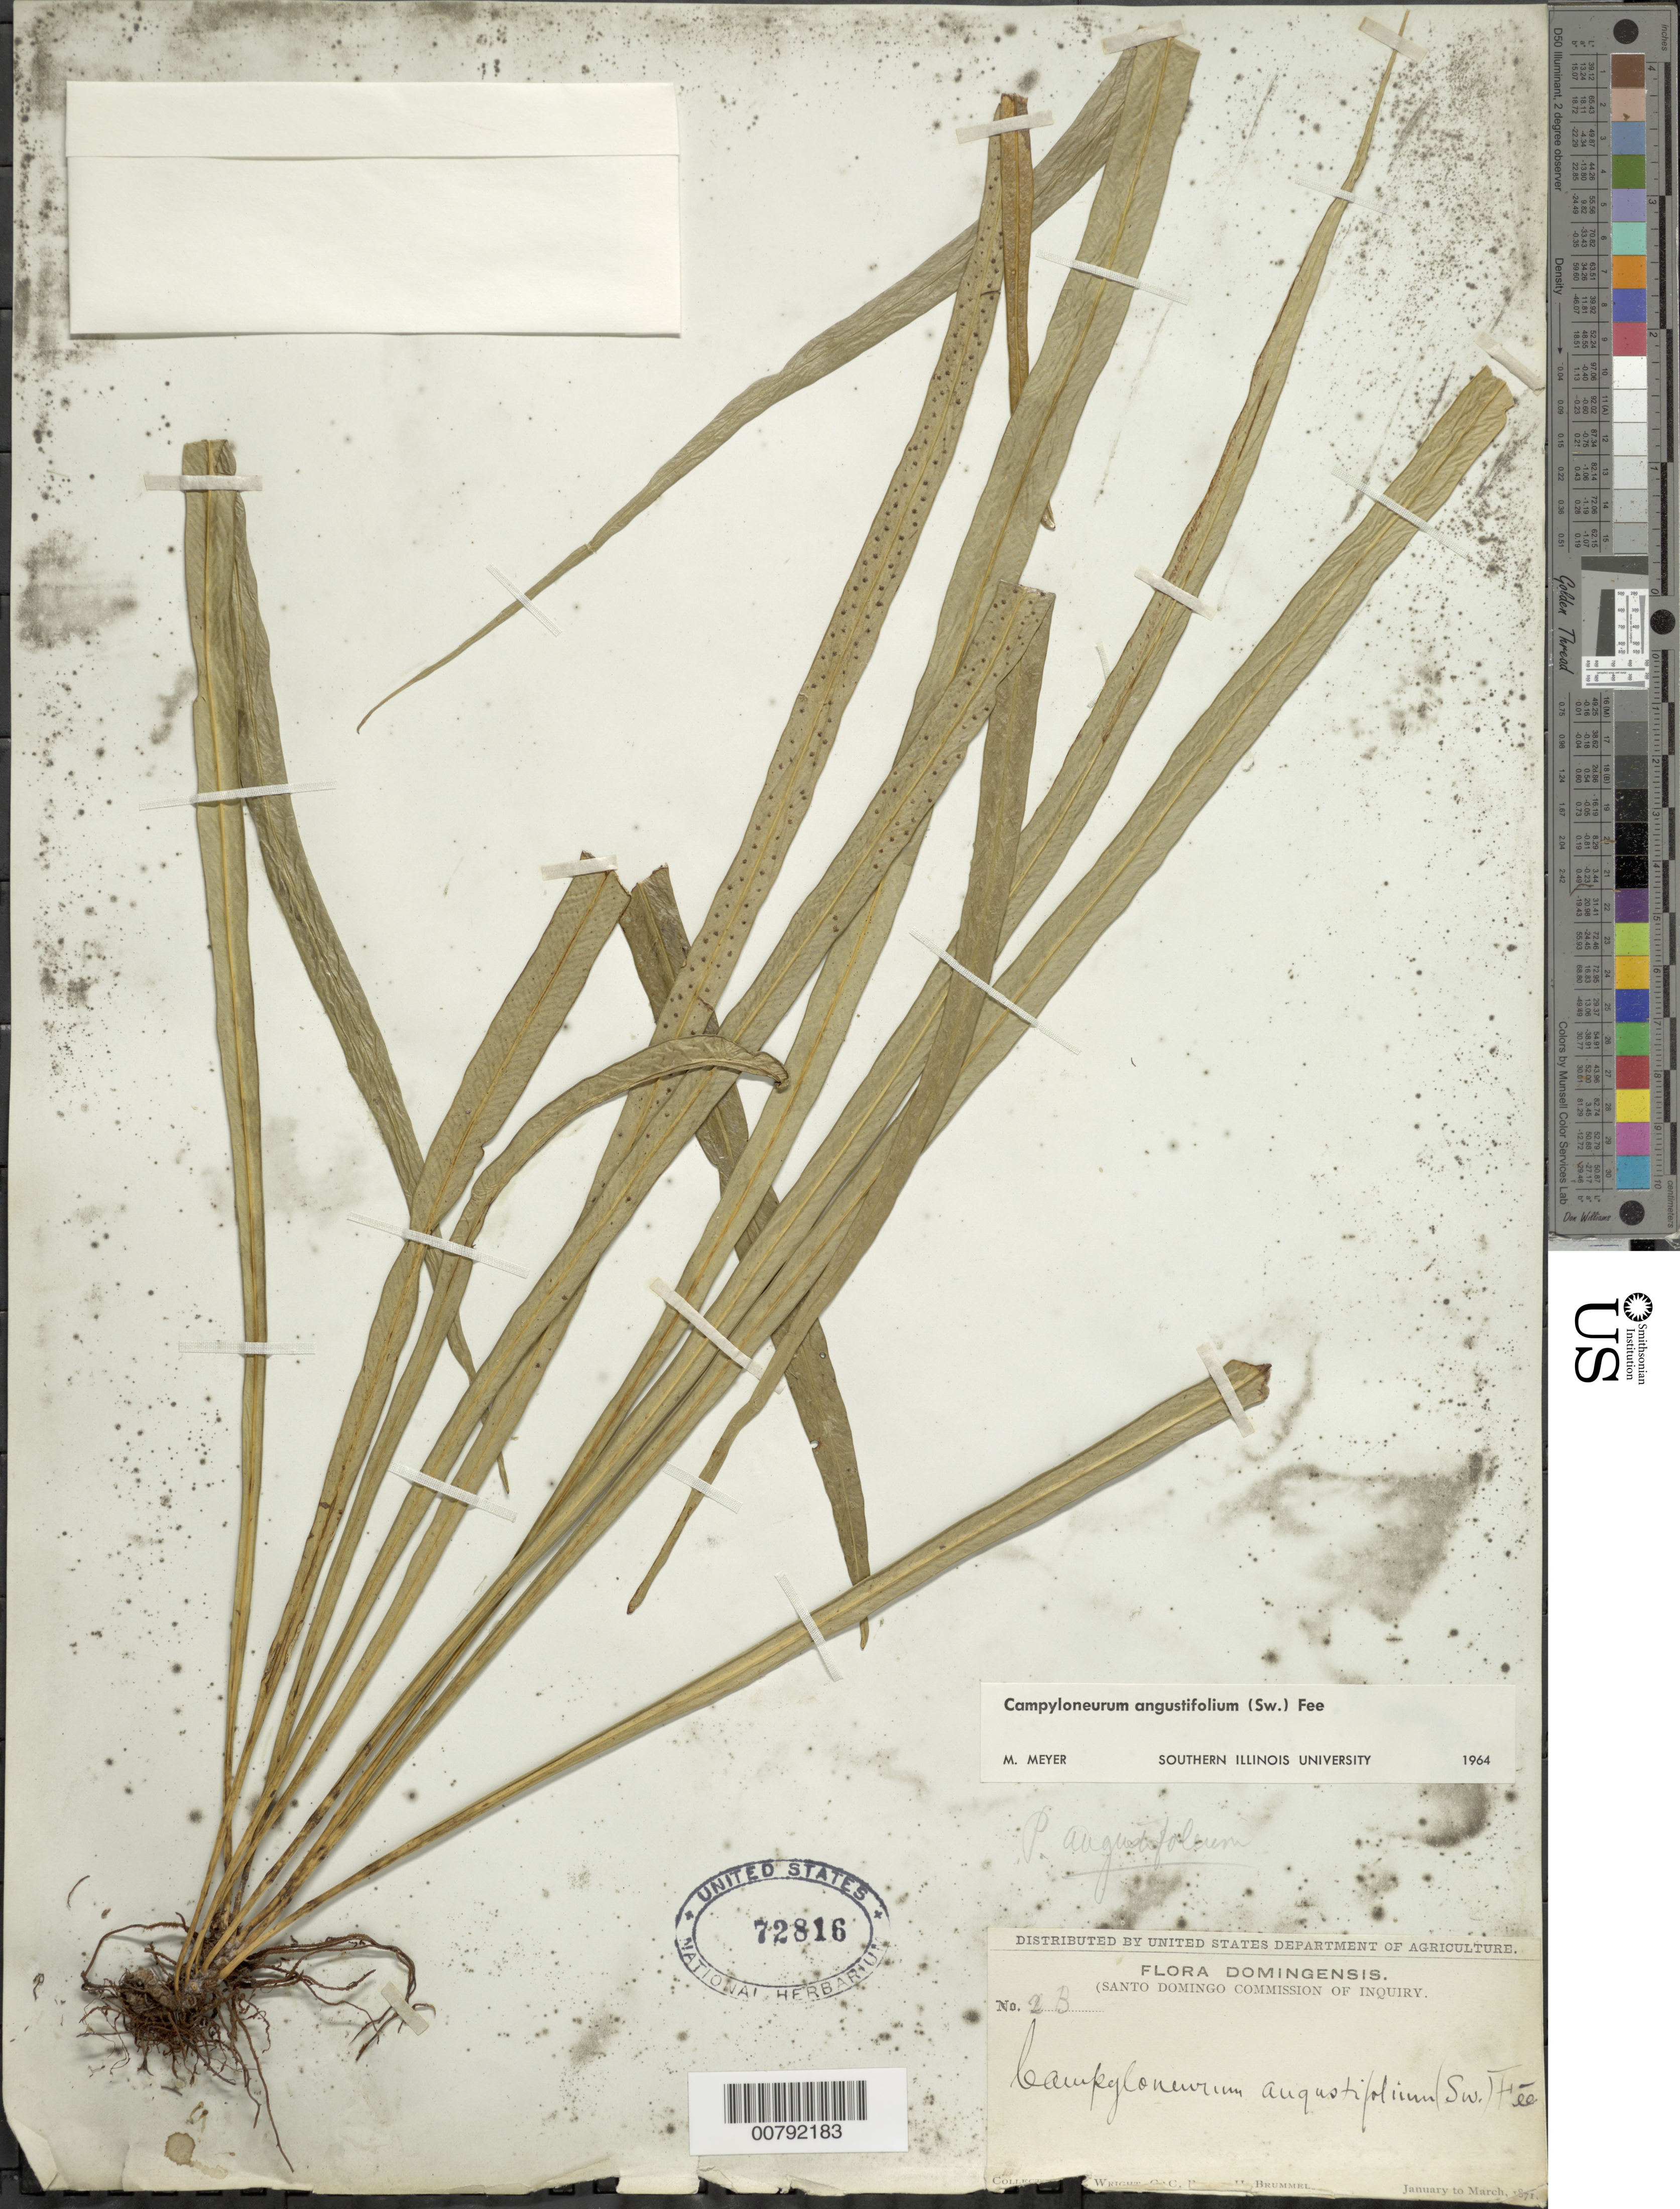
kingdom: Plantae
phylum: Tracheophyta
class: Polypodiopsida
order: Polypodiales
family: Polypodiaceae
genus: Campyloneurum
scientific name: Campyloneurum angustifolium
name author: (Sw.) Fée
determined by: Meyer, M.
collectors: C. Wright, C. C. Parry & H. Brummel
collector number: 2b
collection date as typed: Jan 1871 to -- Mar 1871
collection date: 1871-01/1871-03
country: Dominican Republic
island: Hispaniola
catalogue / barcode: US 72816